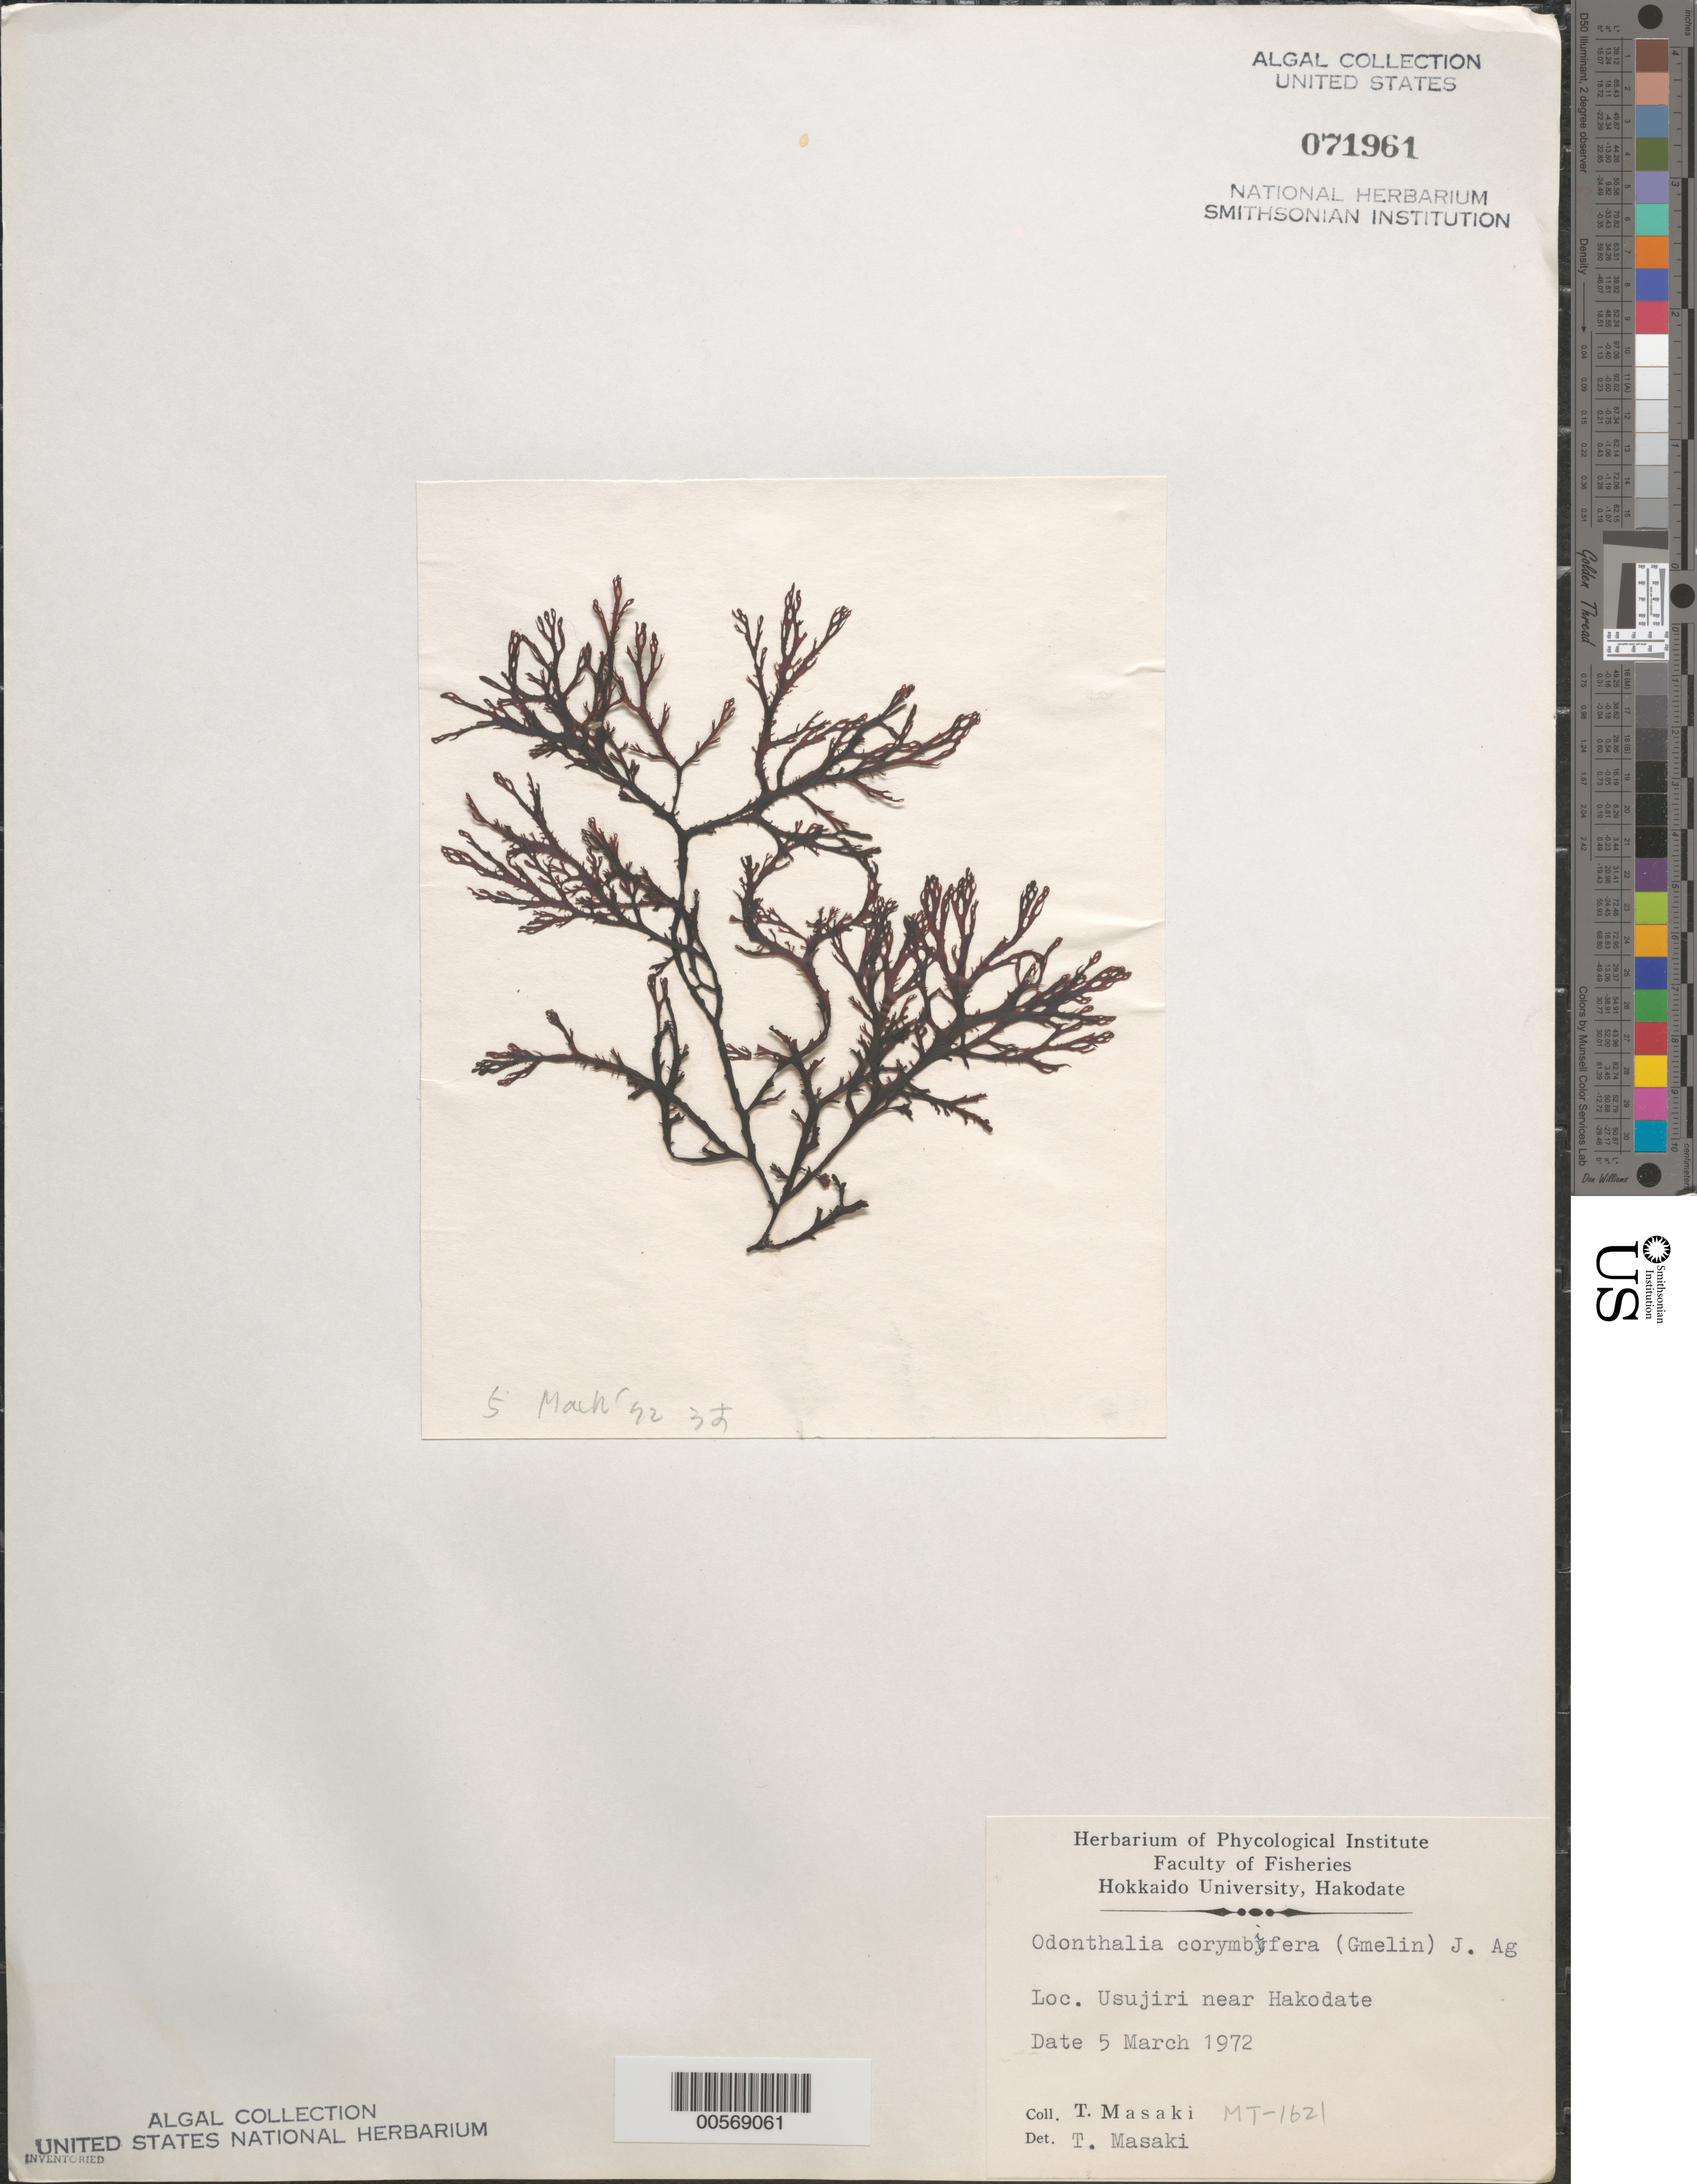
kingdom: Plantae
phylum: Rhodophyta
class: Florideophyceae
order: Ceramiales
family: Rhodomelaceae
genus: Odonthalia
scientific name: Odonthalia corymbifera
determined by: Masaki, T.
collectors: T. Masaki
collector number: Mt-1621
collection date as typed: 05 Mar 1972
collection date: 1972-03-05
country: Japan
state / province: Hokkaido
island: Hokkaido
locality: Usujiri, near Hakodate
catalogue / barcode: US 71961